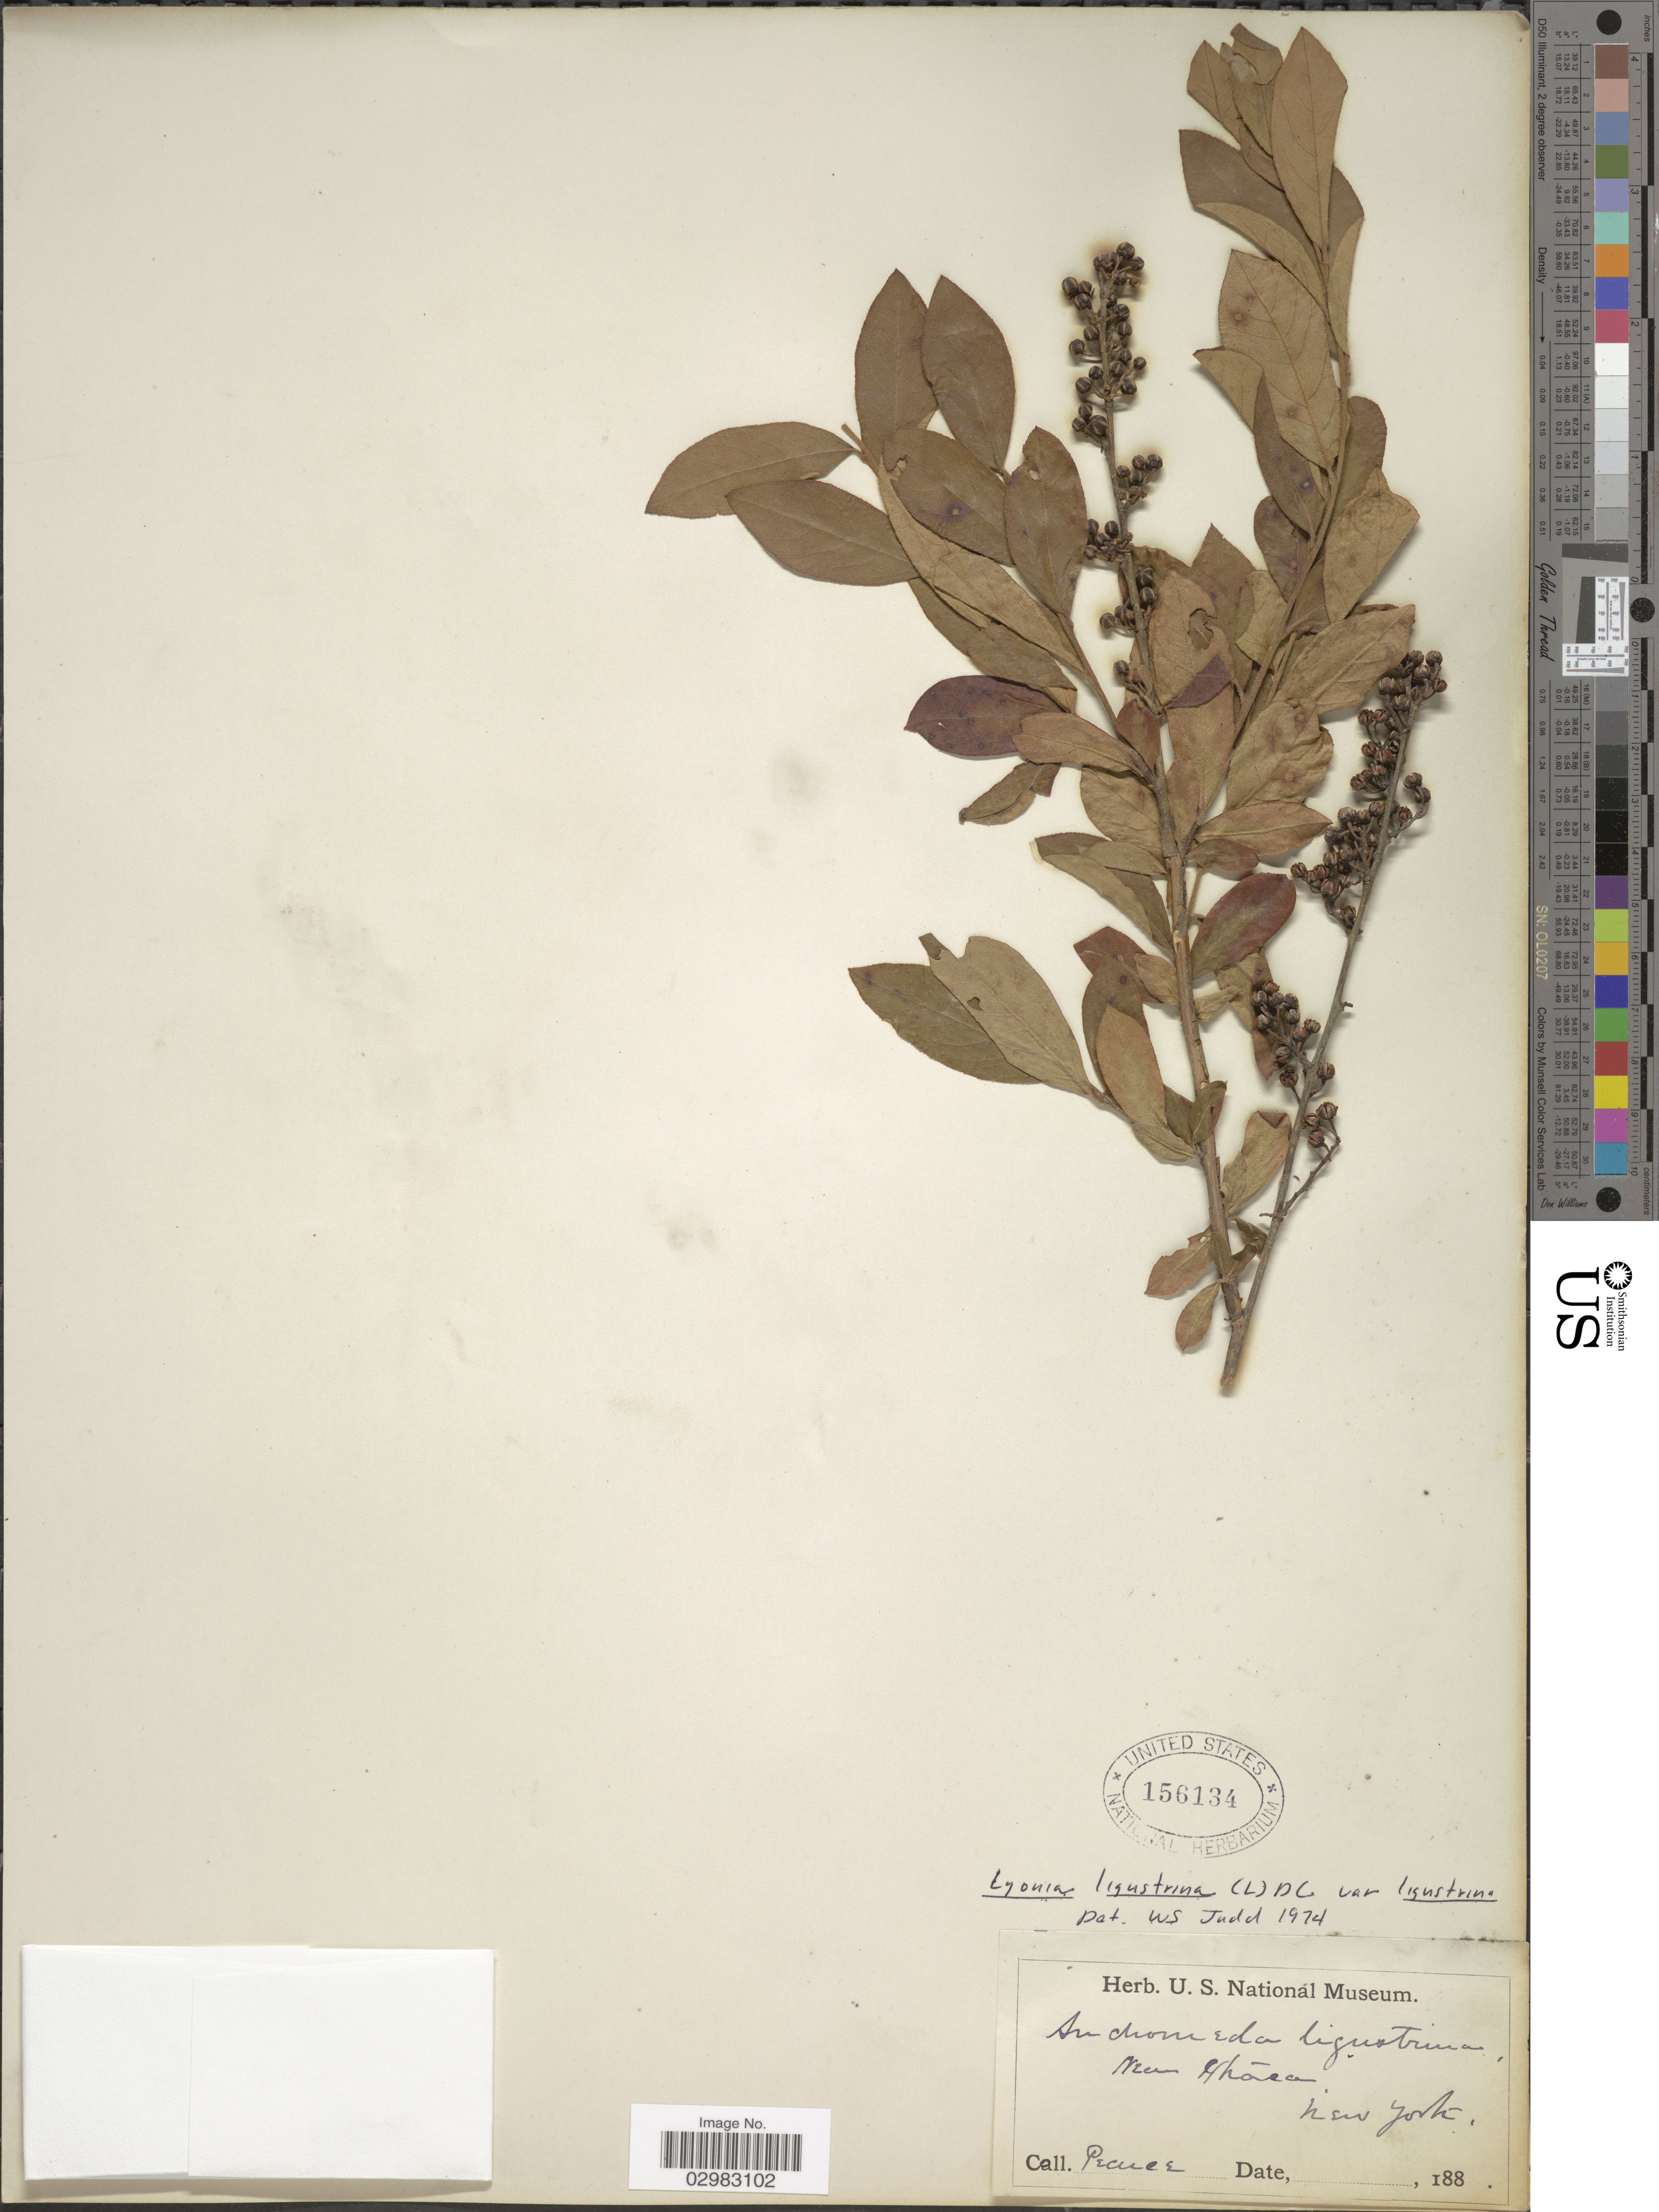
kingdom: Plantae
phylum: Tracheophyta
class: Magnoliopsida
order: Ericales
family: Ericaceae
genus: Lyonia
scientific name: Lyonia ligustrina var. ligustrina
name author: (L.) DC.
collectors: -. Pearce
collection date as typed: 188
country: United States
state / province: New York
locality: Near Ithaca.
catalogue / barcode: US 156134